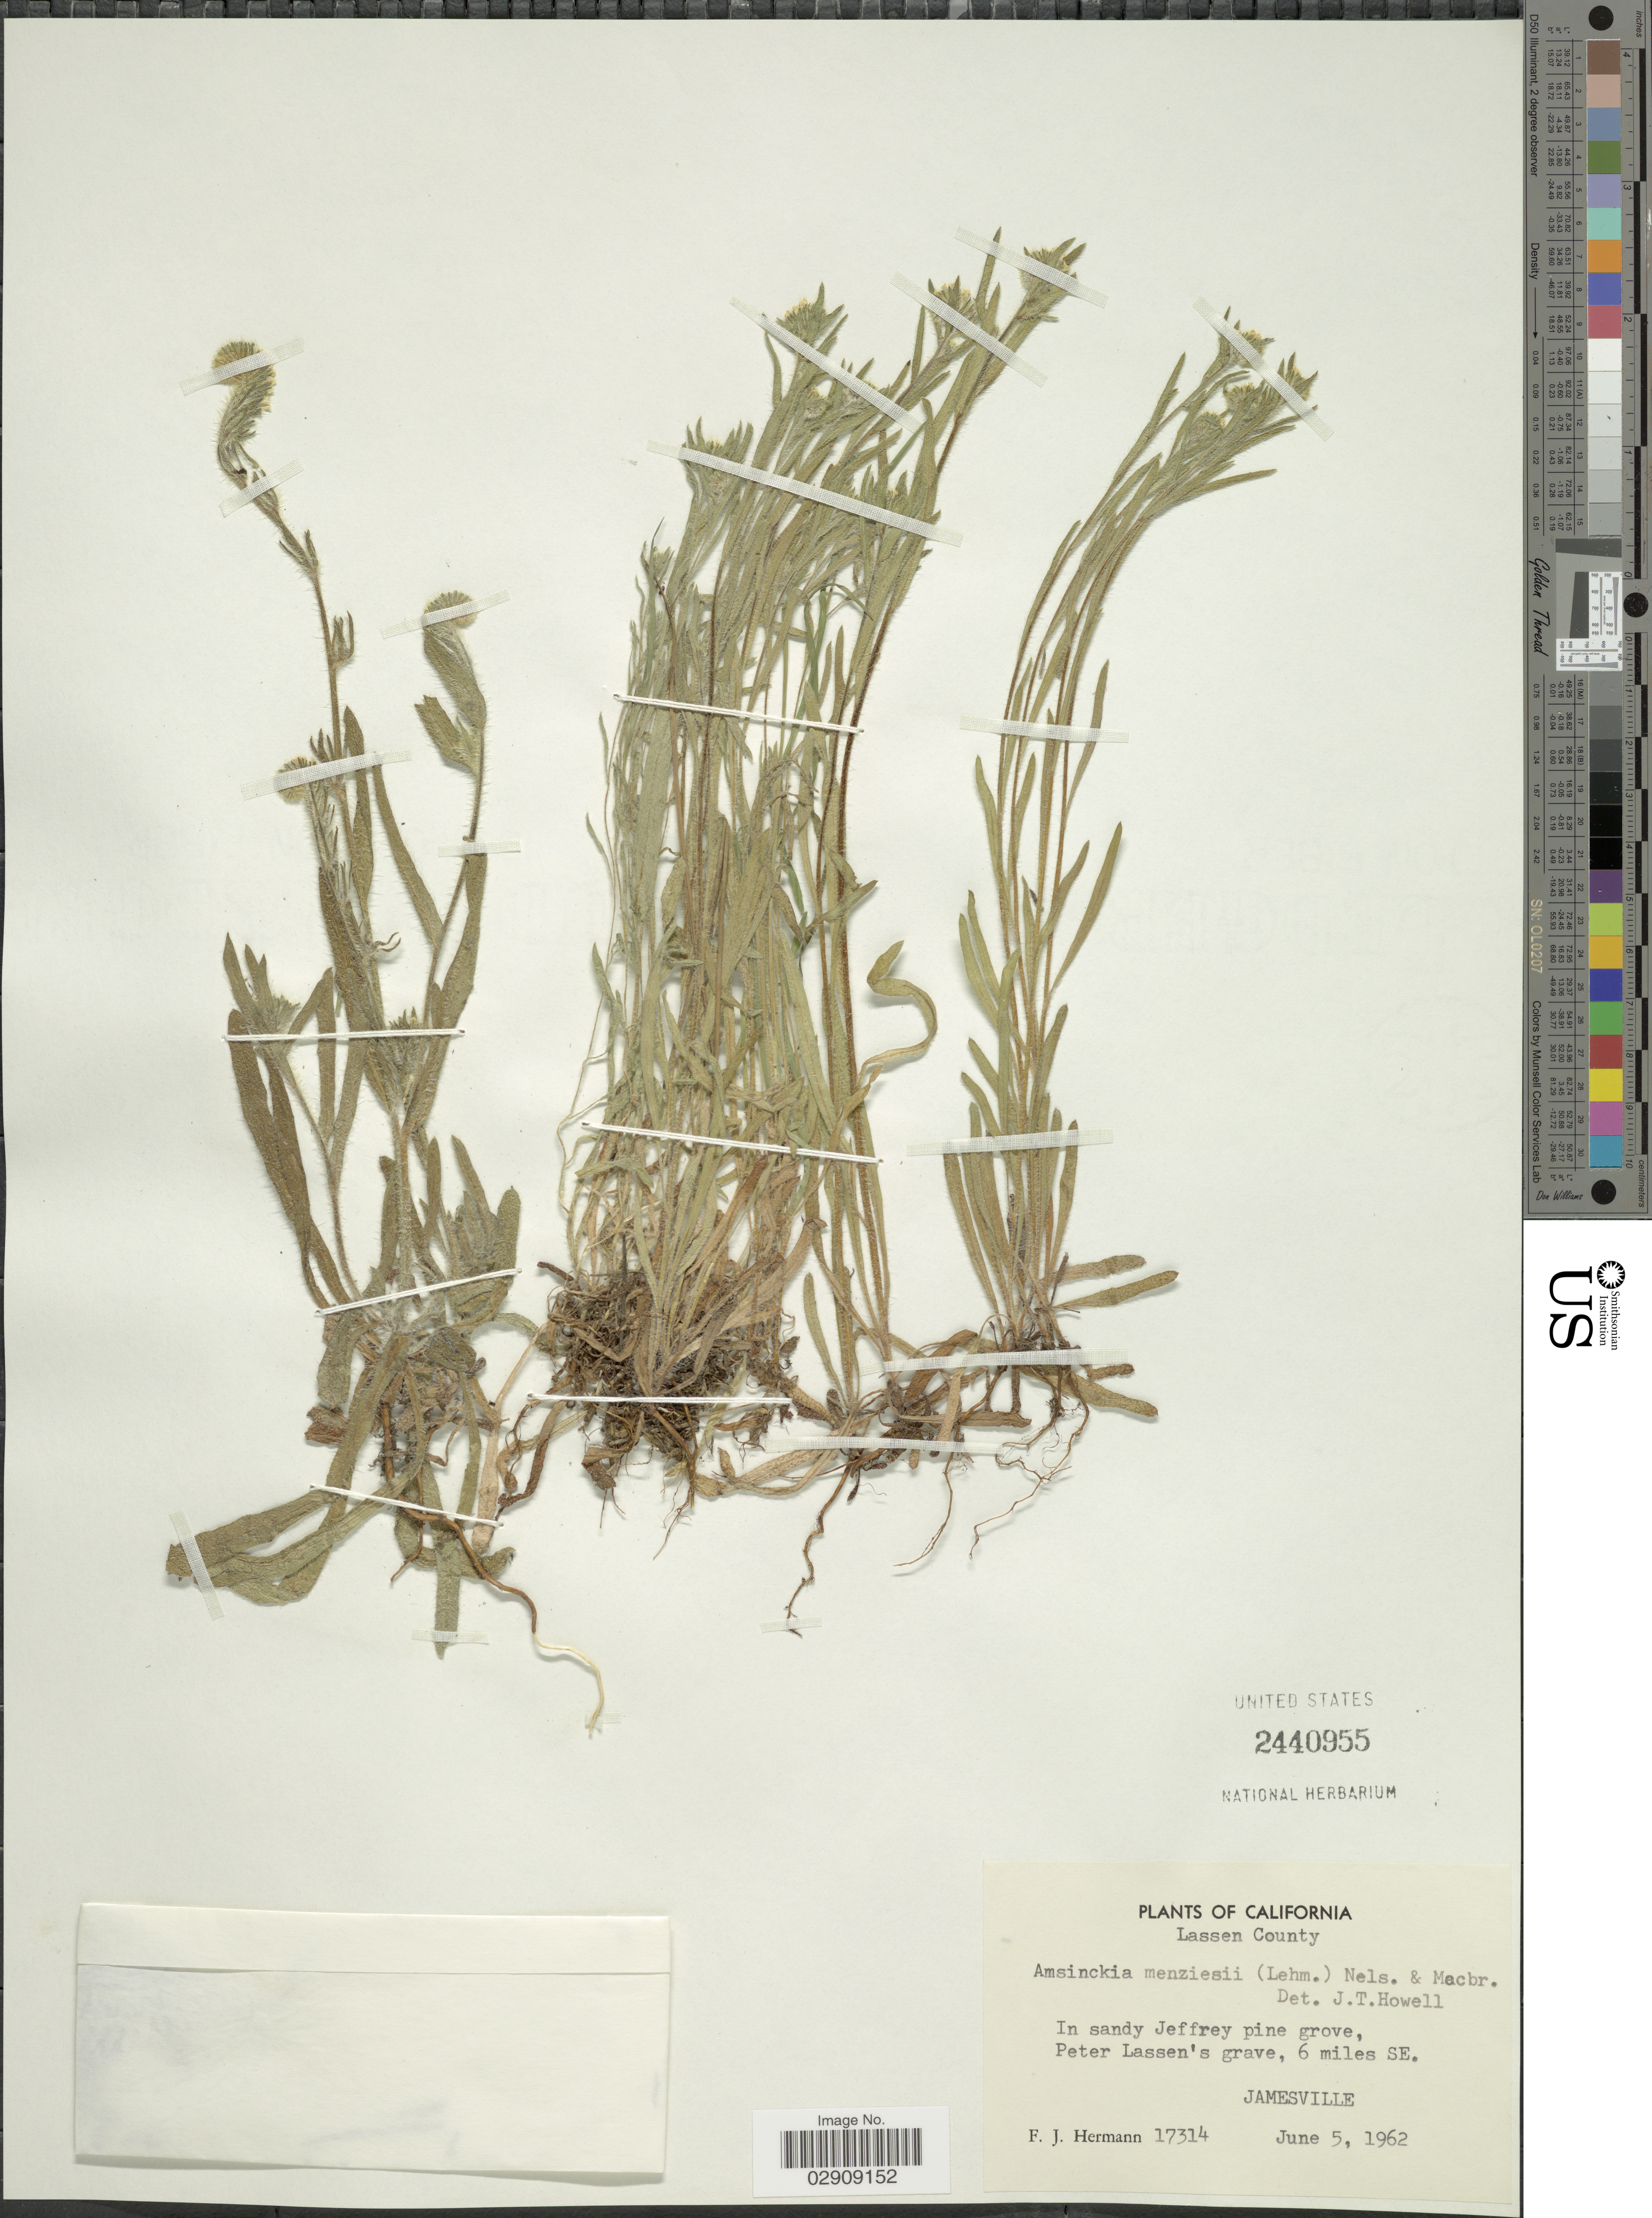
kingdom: Plantae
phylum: Tracheophyta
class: Magnoliopsida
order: Boraginales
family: Boraginaceae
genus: Amsinckia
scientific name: Amsinckia menziesii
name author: A. Nelson & J.F. Macbr.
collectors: F. J. Hermann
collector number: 17314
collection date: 1962-06-05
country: United States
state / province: California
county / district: Lassen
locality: Lassen County. In sandy Jeffrey pine grove, Peter Lassen's grave, 6 miles SE. Jamesville.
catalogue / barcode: US 2440955